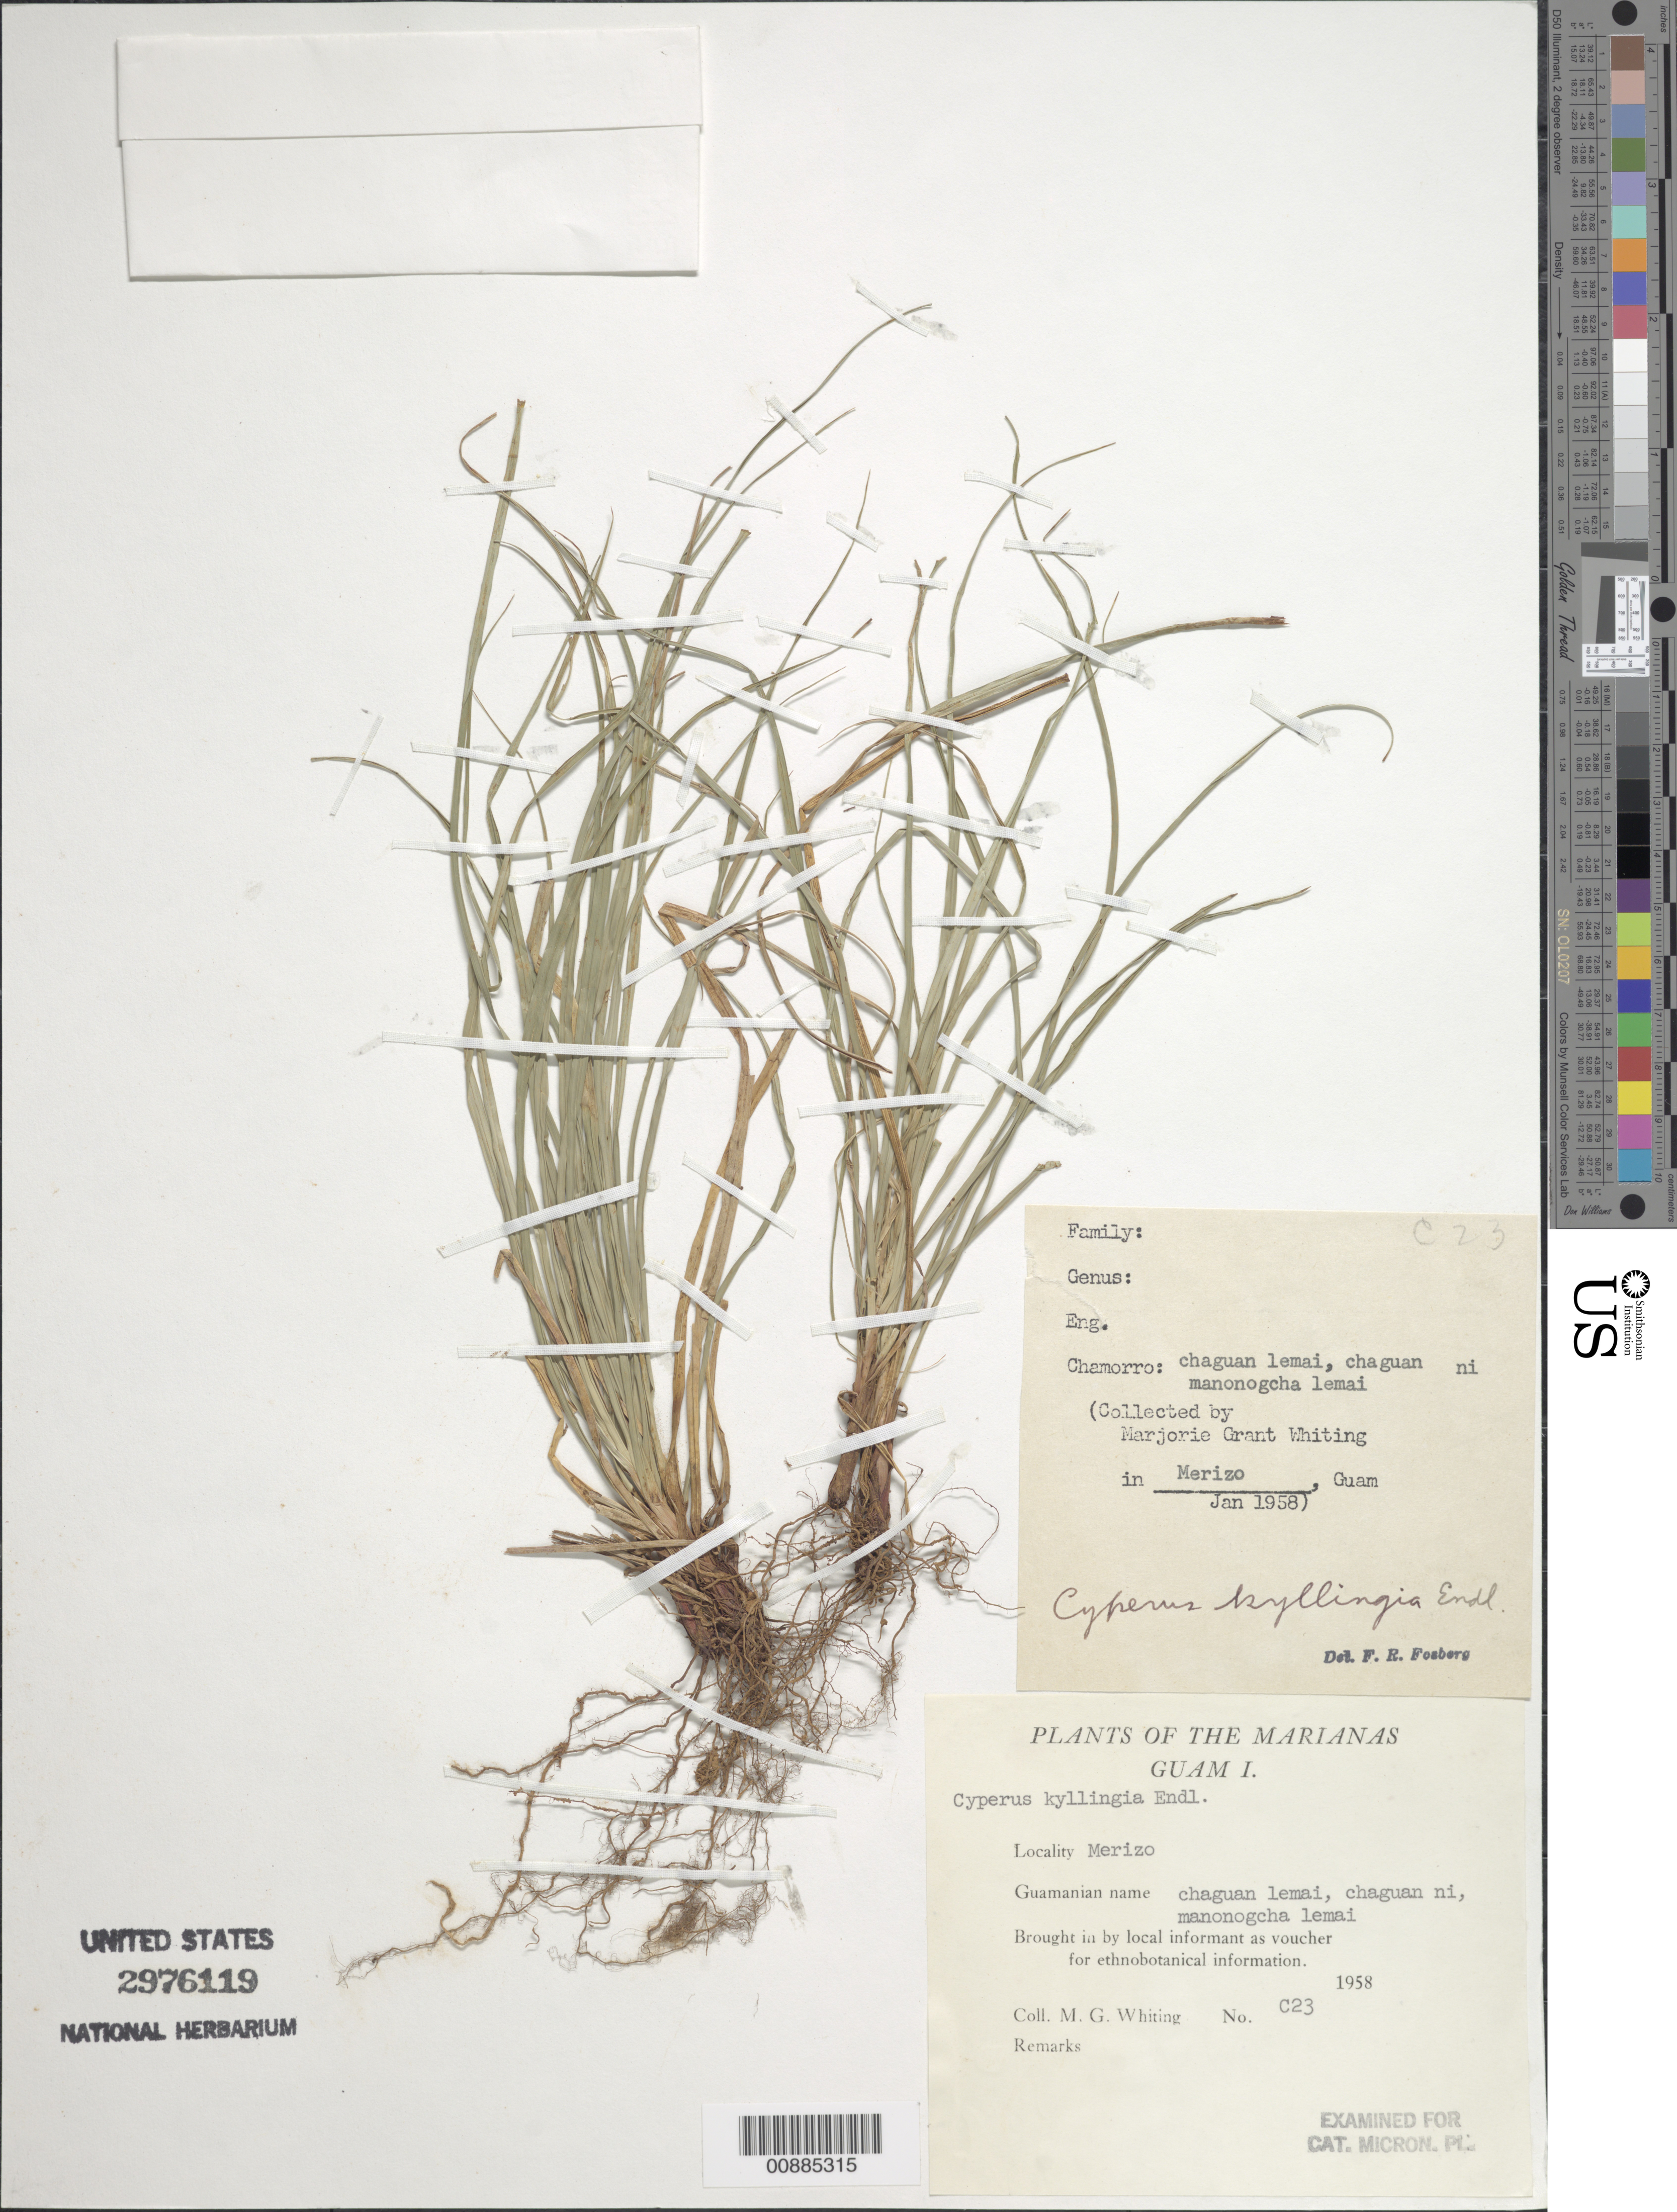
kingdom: Plantae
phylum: Tracheophyta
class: Liliopsida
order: Poales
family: Cyperaceae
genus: Cyperus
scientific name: Cyperus mindorensis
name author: (Steud.) Huygh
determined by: Strong, M. T., (US), Smithsonian Institution - National Museum of Natural History (UNITED STATES)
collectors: M. Whiting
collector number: C 23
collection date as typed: Jan 1958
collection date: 1958-01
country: Guam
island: Guam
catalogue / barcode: US 2976119